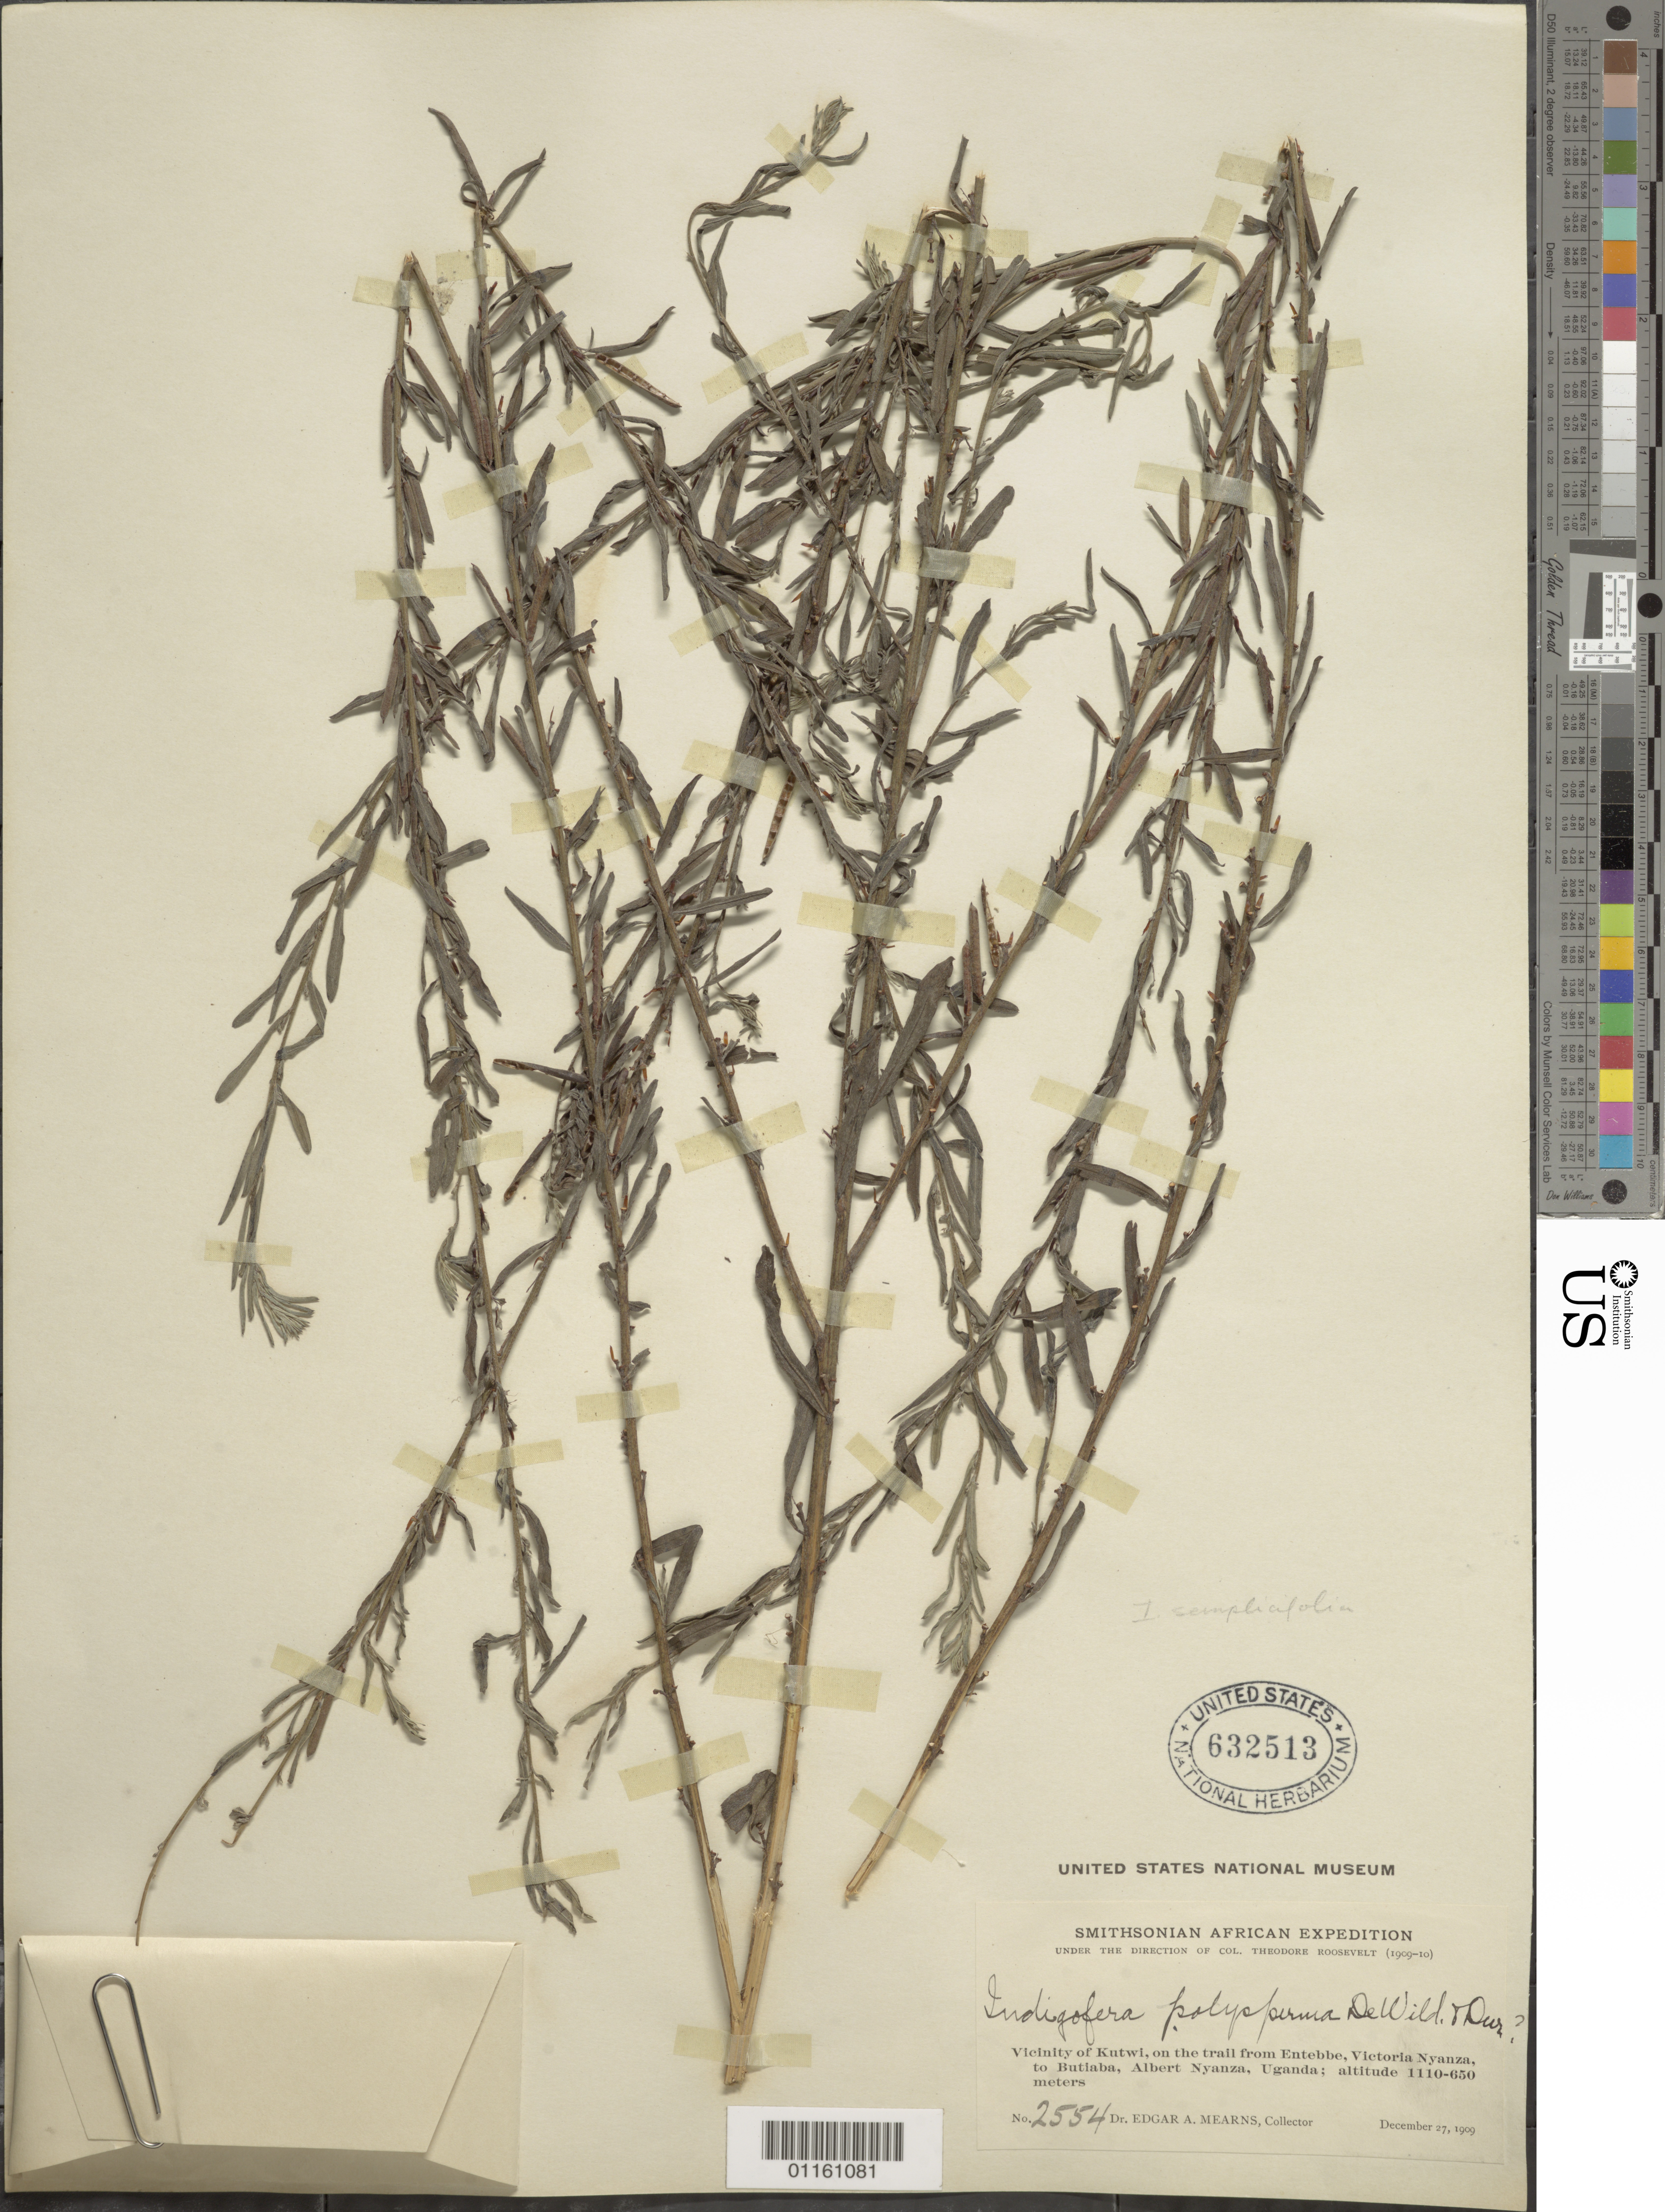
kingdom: Plantae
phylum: Tracheophyta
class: Magnoliopsida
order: Fabales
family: Fabaceae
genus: Indigofera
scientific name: Indigofera polysperma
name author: De Wild. & Durand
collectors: E. A. Mearns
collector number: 2554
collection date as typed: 27 Dec 1909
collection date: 1909-12-27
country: Uganda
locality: Vicinity of Kutwi, on the trail from Entebbe, Victoria Nyanza, to Butiaba, Albert Nyanza, Uganda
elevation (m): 1110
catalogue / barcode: US 632513